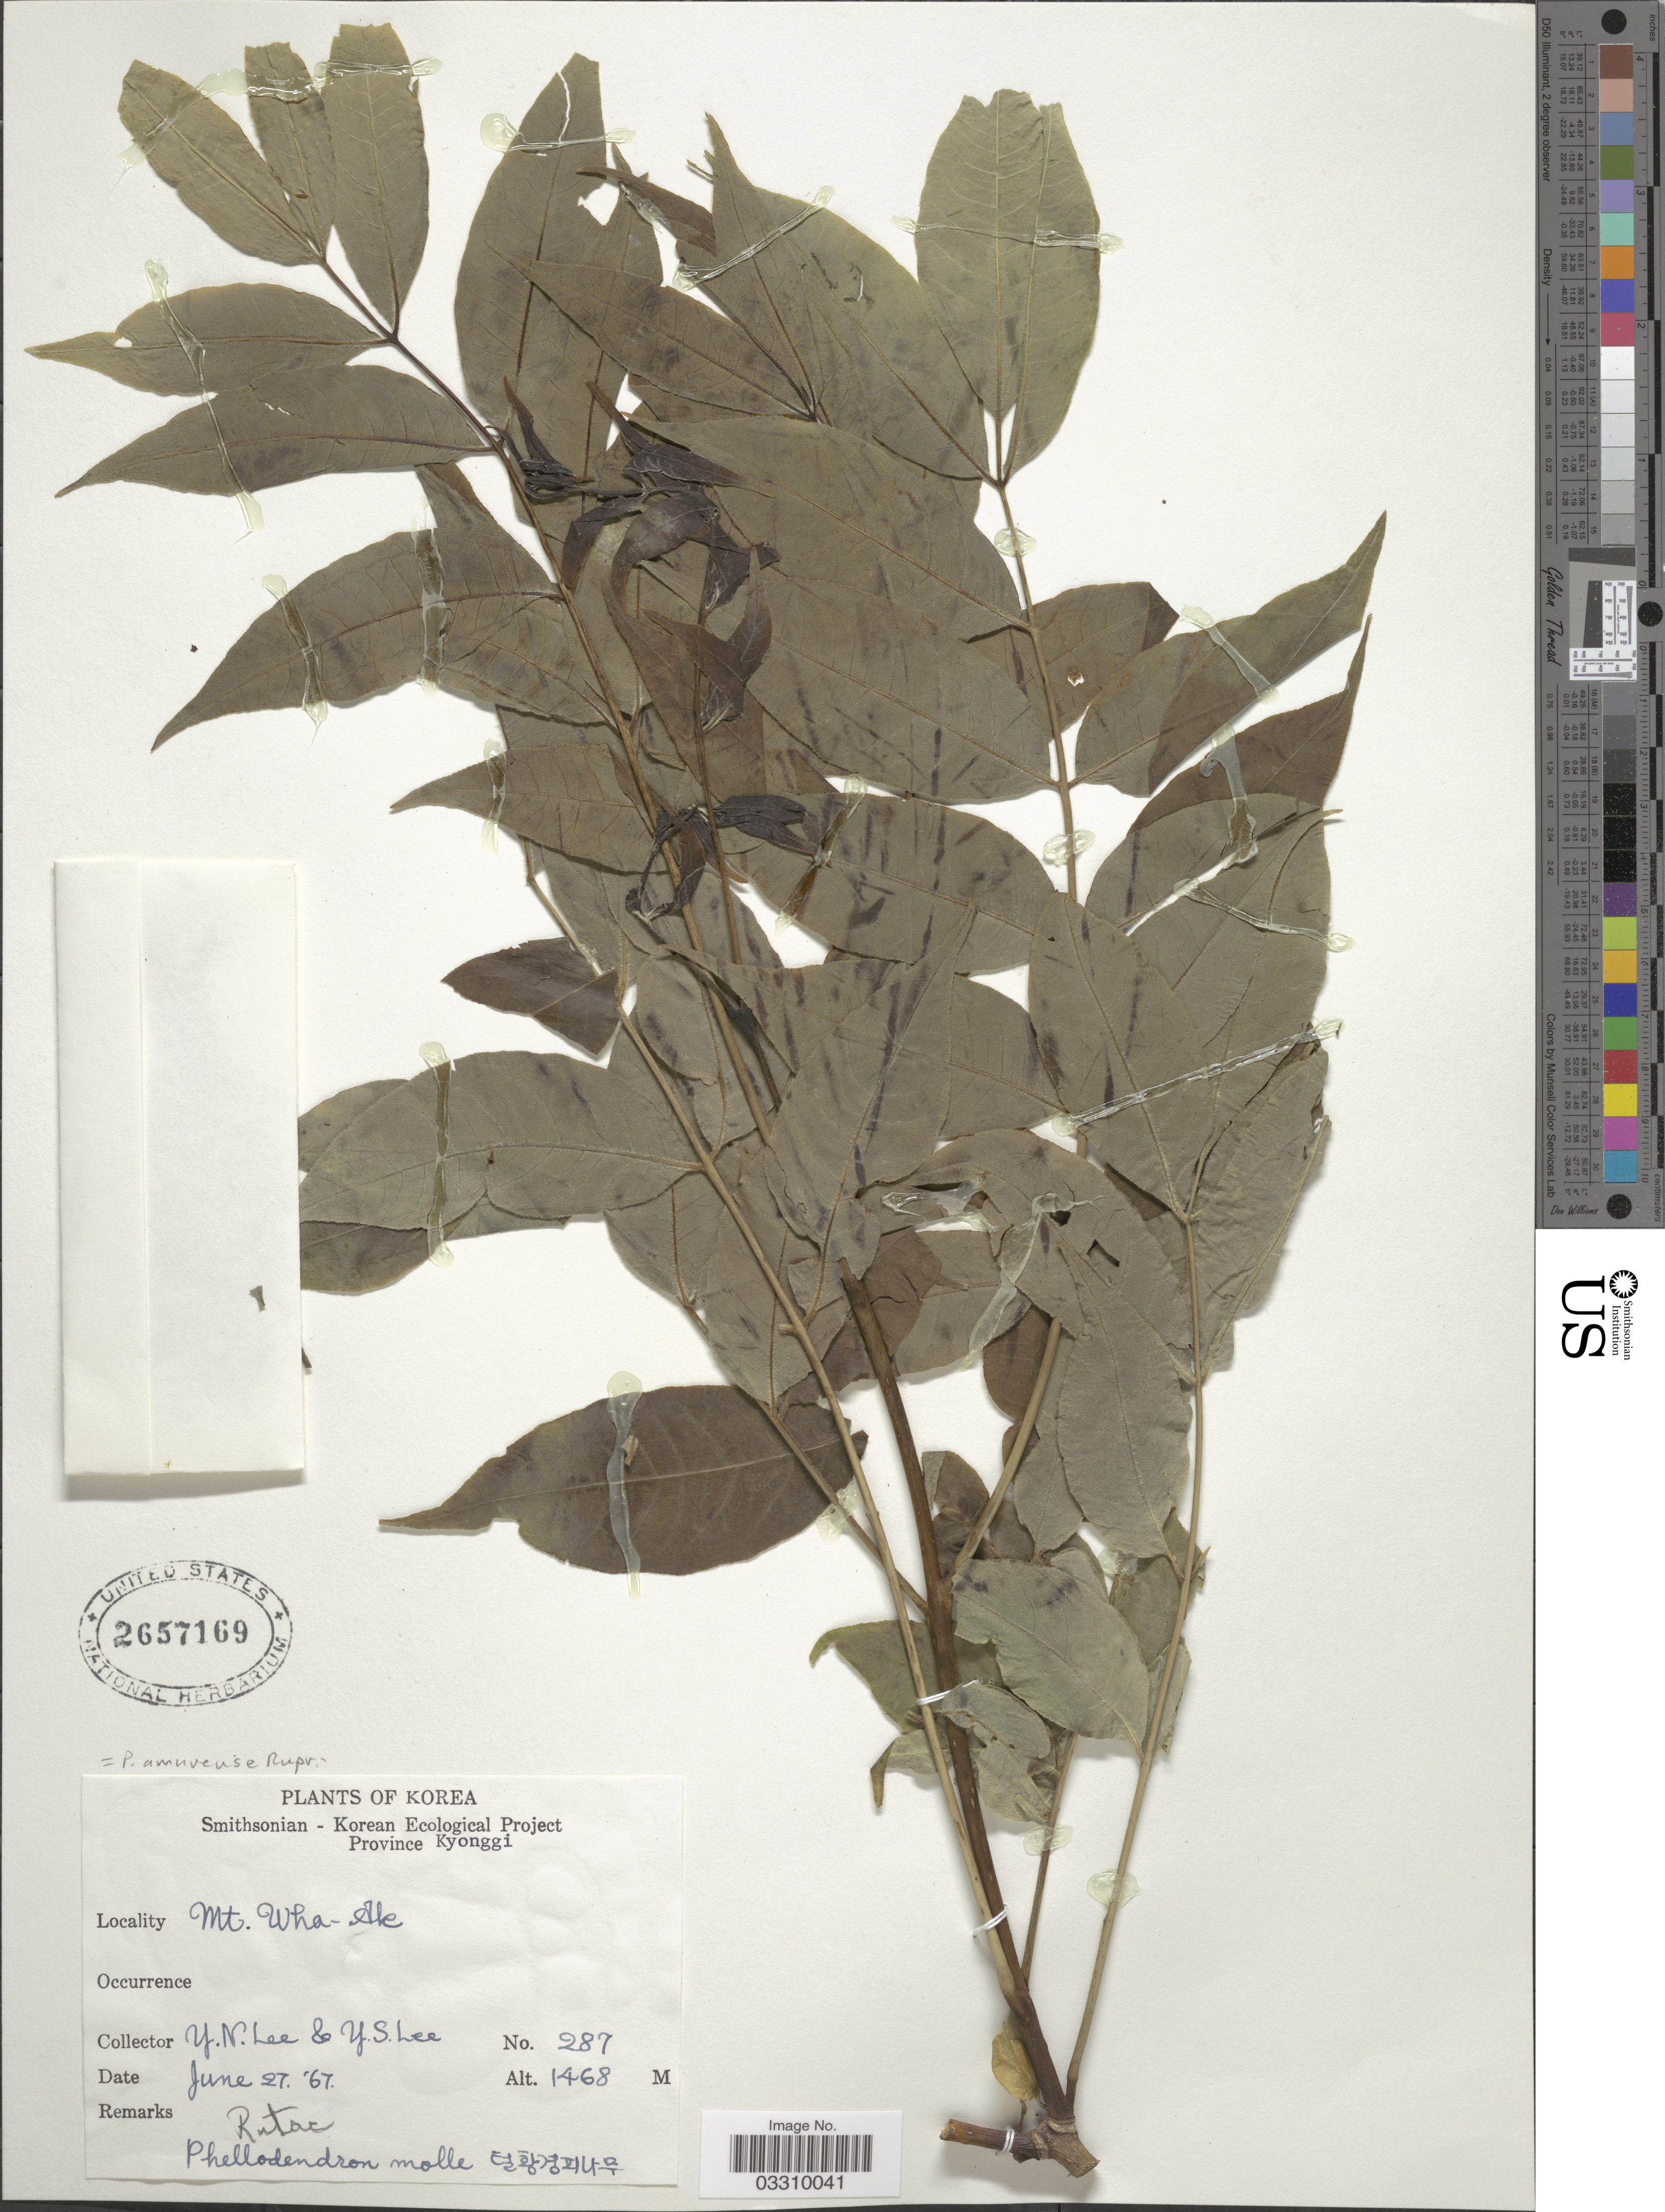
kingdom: Plantae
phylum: Tracheophyta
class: Magnoliopsida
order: Sapindales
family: Rutaceae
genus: Phellodendron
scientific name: Phellodendron amurense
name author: Rupr.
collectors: Y. N. Lee & Y. S. Lee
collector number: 287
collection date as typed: Transcribed d/m/y: 27/6/67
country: South Korea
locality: Korea. Mt. Wha-Ak.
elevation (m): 1468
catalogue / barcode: US 2657169